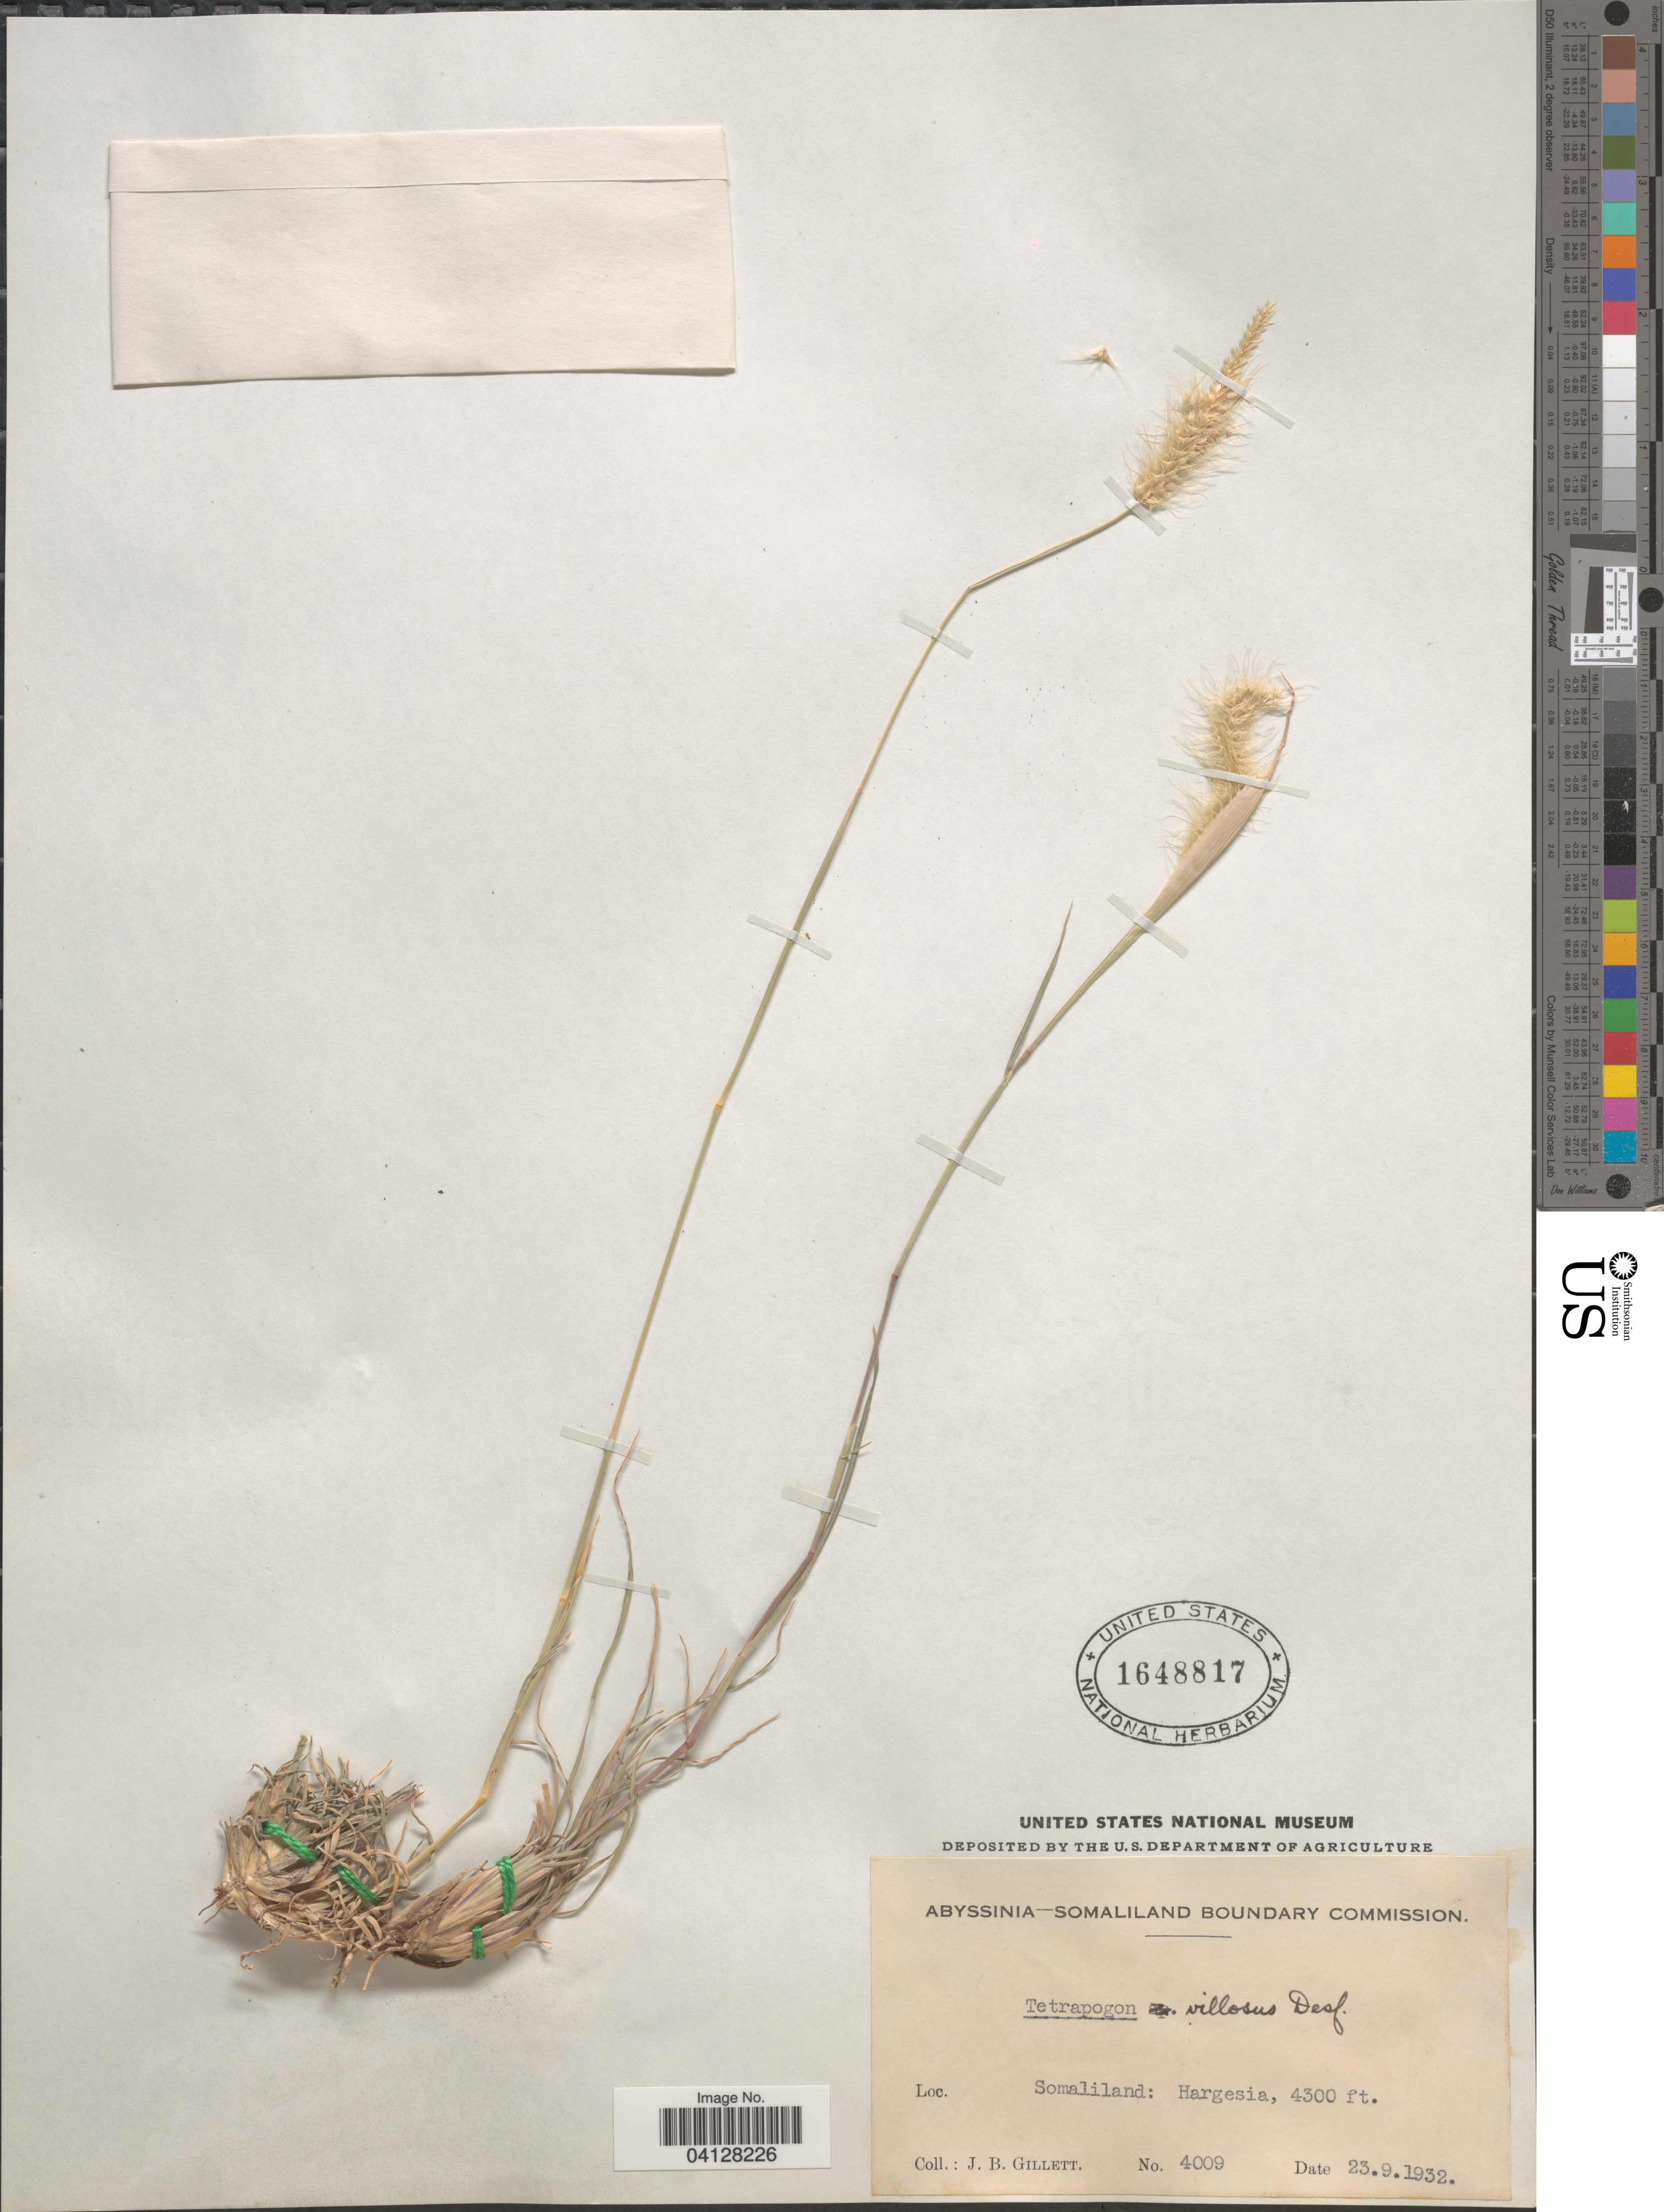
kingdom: Plantae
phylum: Tracheophyta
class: Liliopsida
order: Poales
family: Poaceae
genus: Tetrapogon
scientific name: Tetrapogon villosus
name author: Desf.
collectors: J. B. Gillett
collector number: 4009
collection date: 1932-09-23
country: Somalia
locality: Somaliland: Hargesia.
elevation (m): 1311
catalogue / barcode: US 1648817